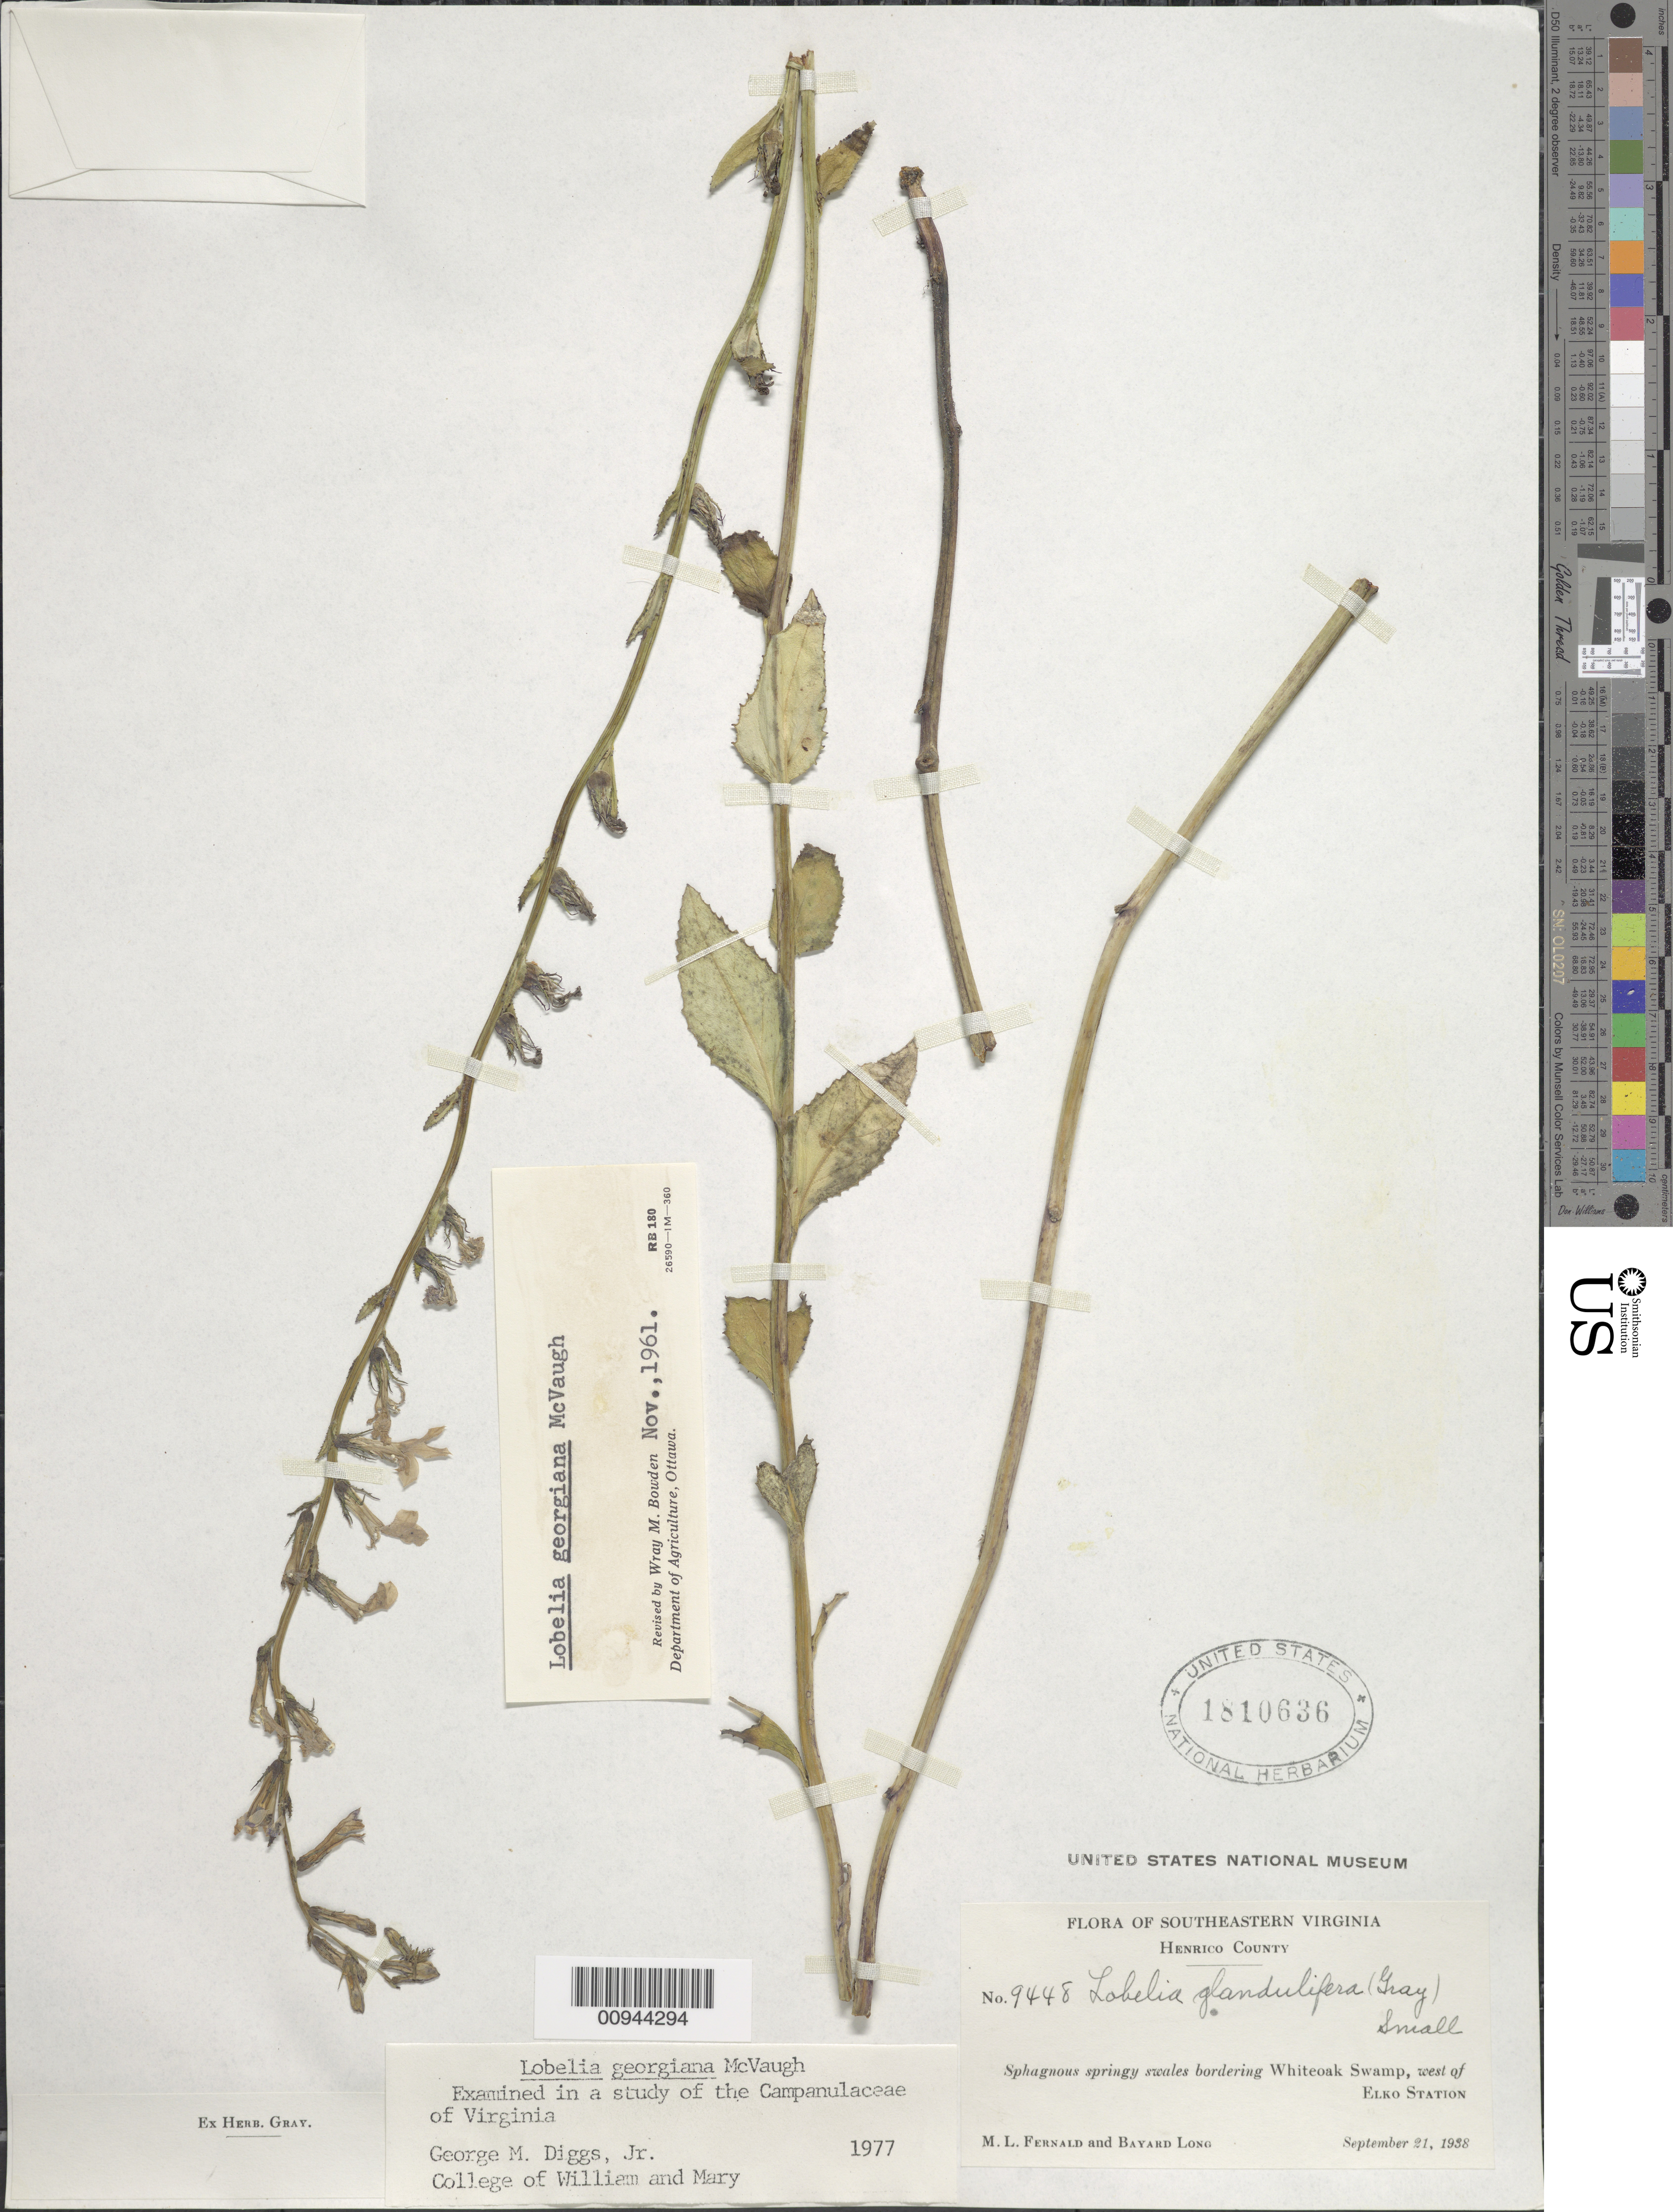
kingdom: Plantae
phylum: Tracheophyta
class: Magnoliopsida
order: Asterales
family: Campanulaceae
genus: Lobelia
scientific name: Lobelia georgiana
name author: McVaugh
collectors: M. L. Fernald & B. H. Long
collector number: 9448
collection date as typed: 21 Sep 1938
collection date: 1938-09-21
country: United States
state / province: Virginia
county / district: Henrico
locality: Whiteoak Swamp, w of Elko station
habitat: sphagnous springy swales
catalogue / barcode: US 1810636